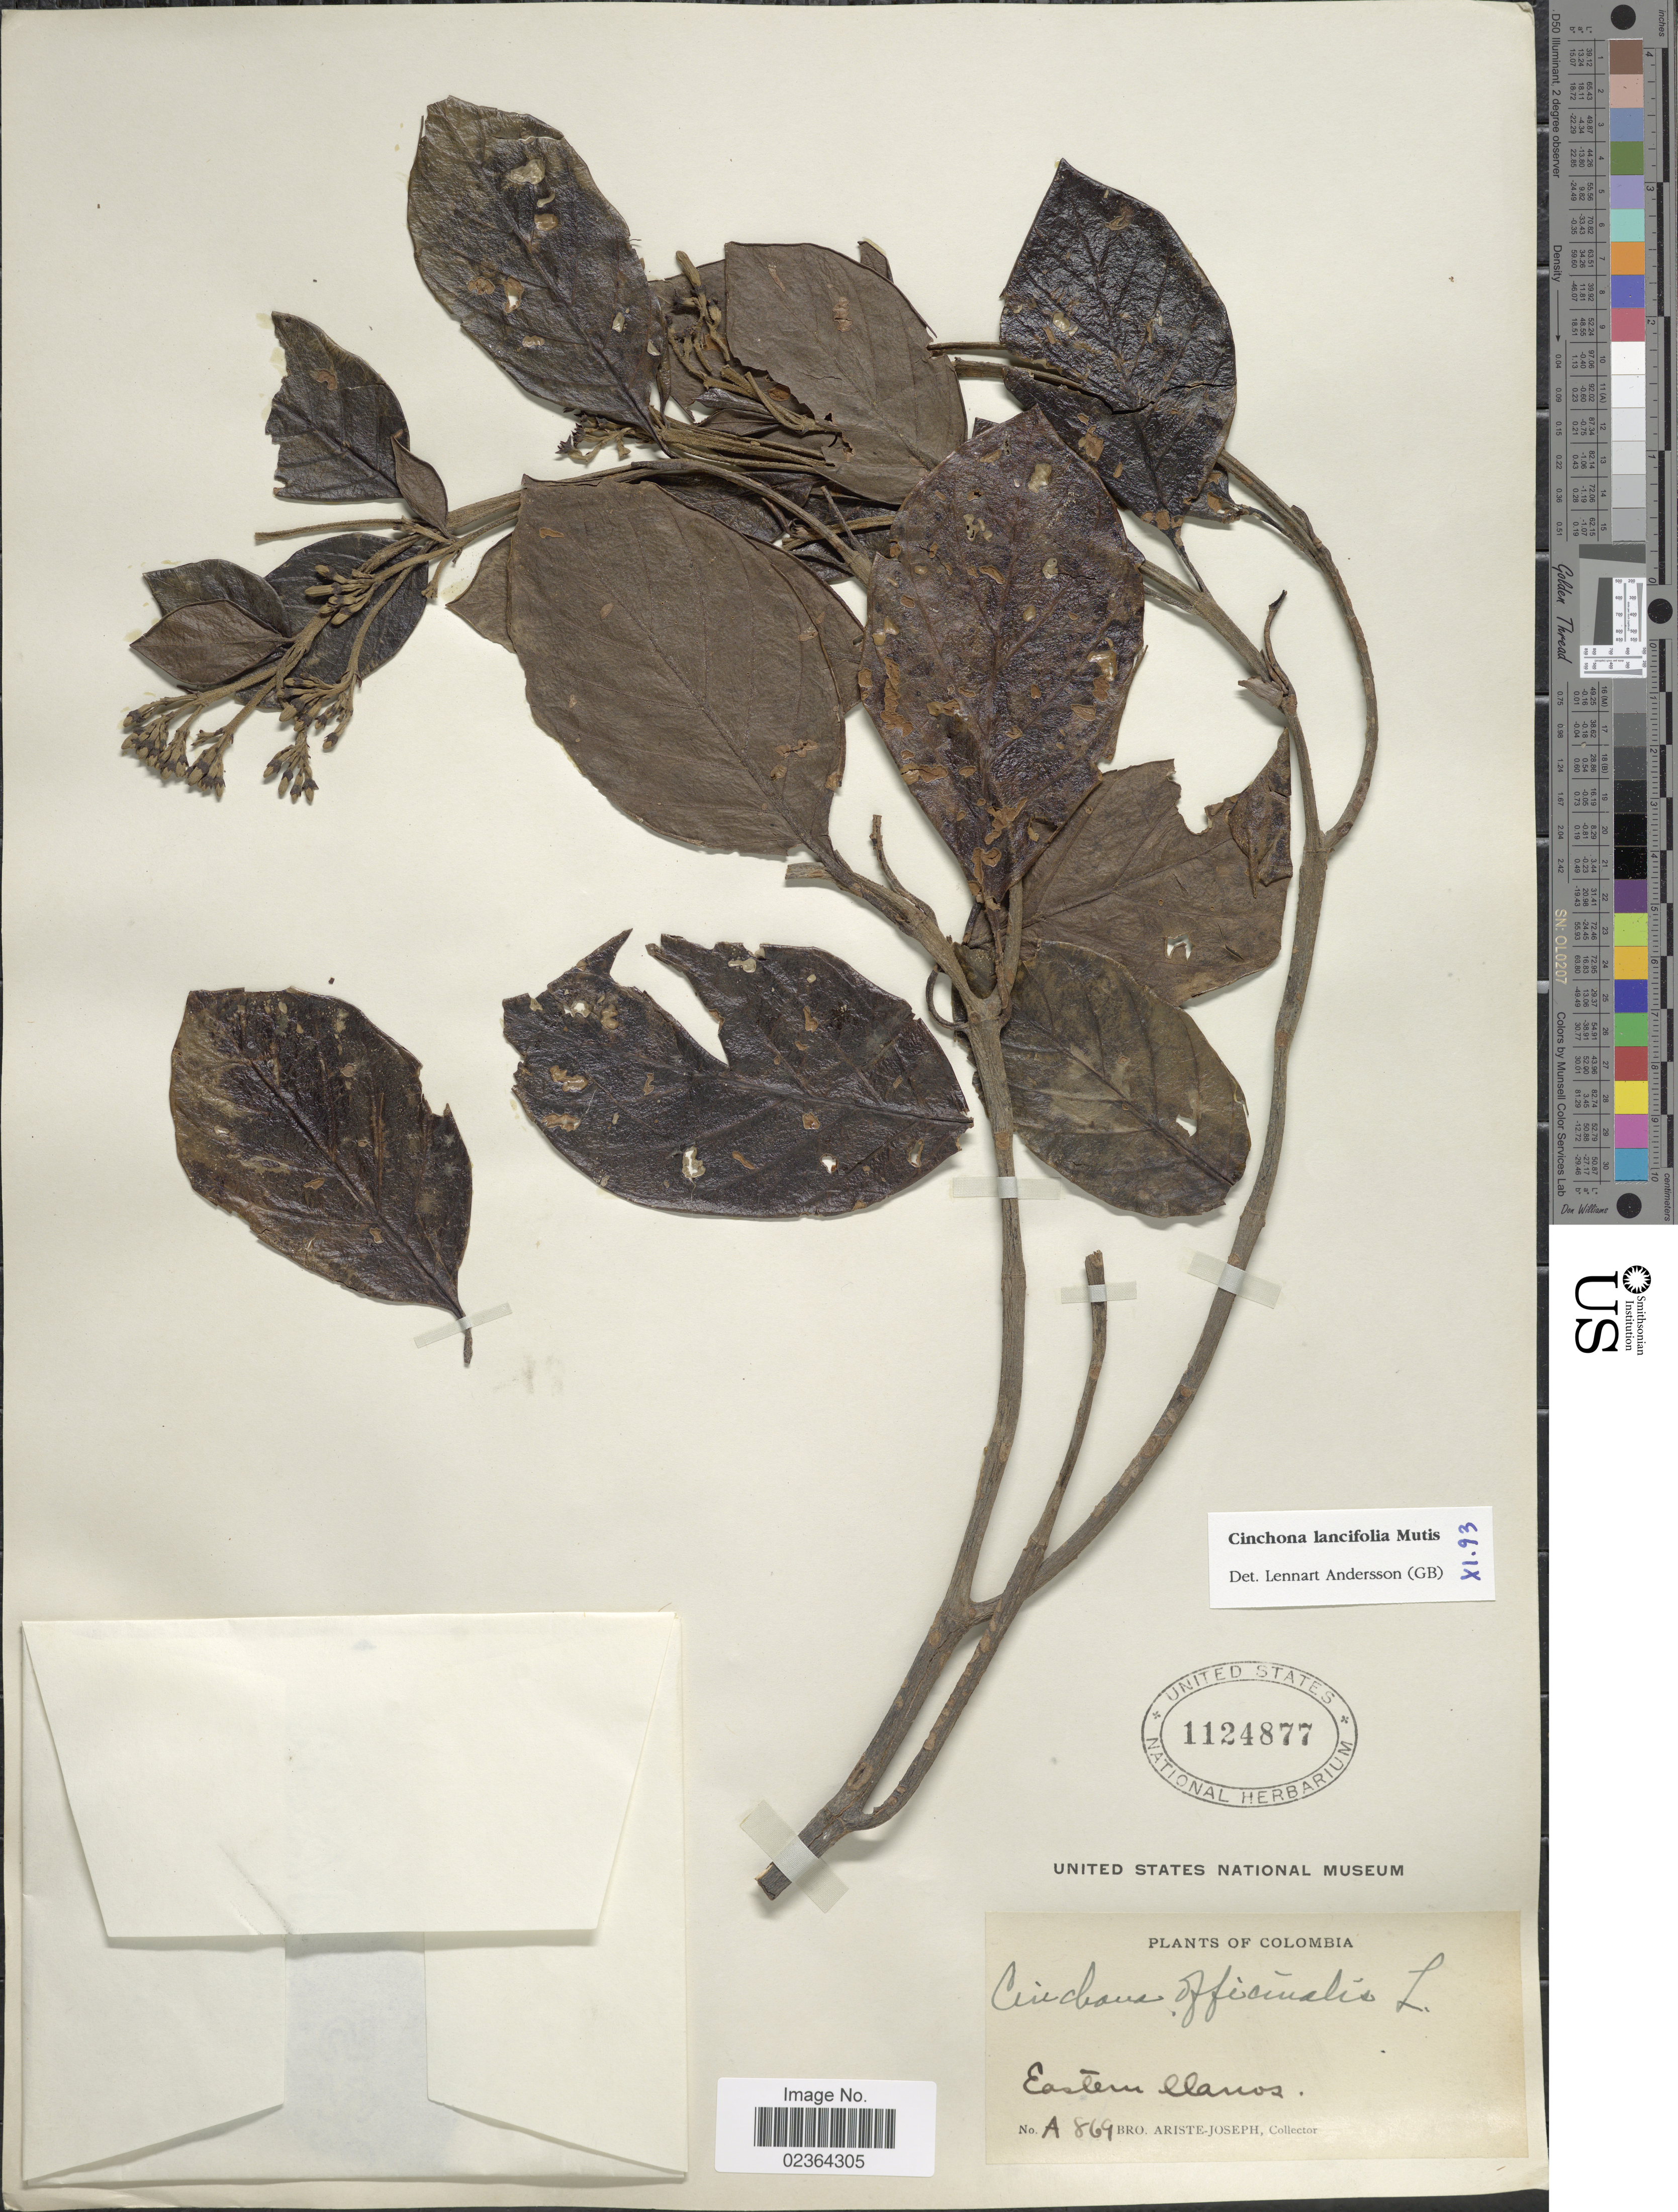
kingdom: Plantae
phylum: Tracheophyta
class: Magnoliopsida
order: Gentianales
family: Rubiaceae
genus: Cinchona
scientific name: Cinchona lancifolia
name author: Mutis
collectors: Bro. Ariste-Joseph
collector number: A 869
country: Colombia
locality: Eastern llanos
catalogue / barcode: US 1124877